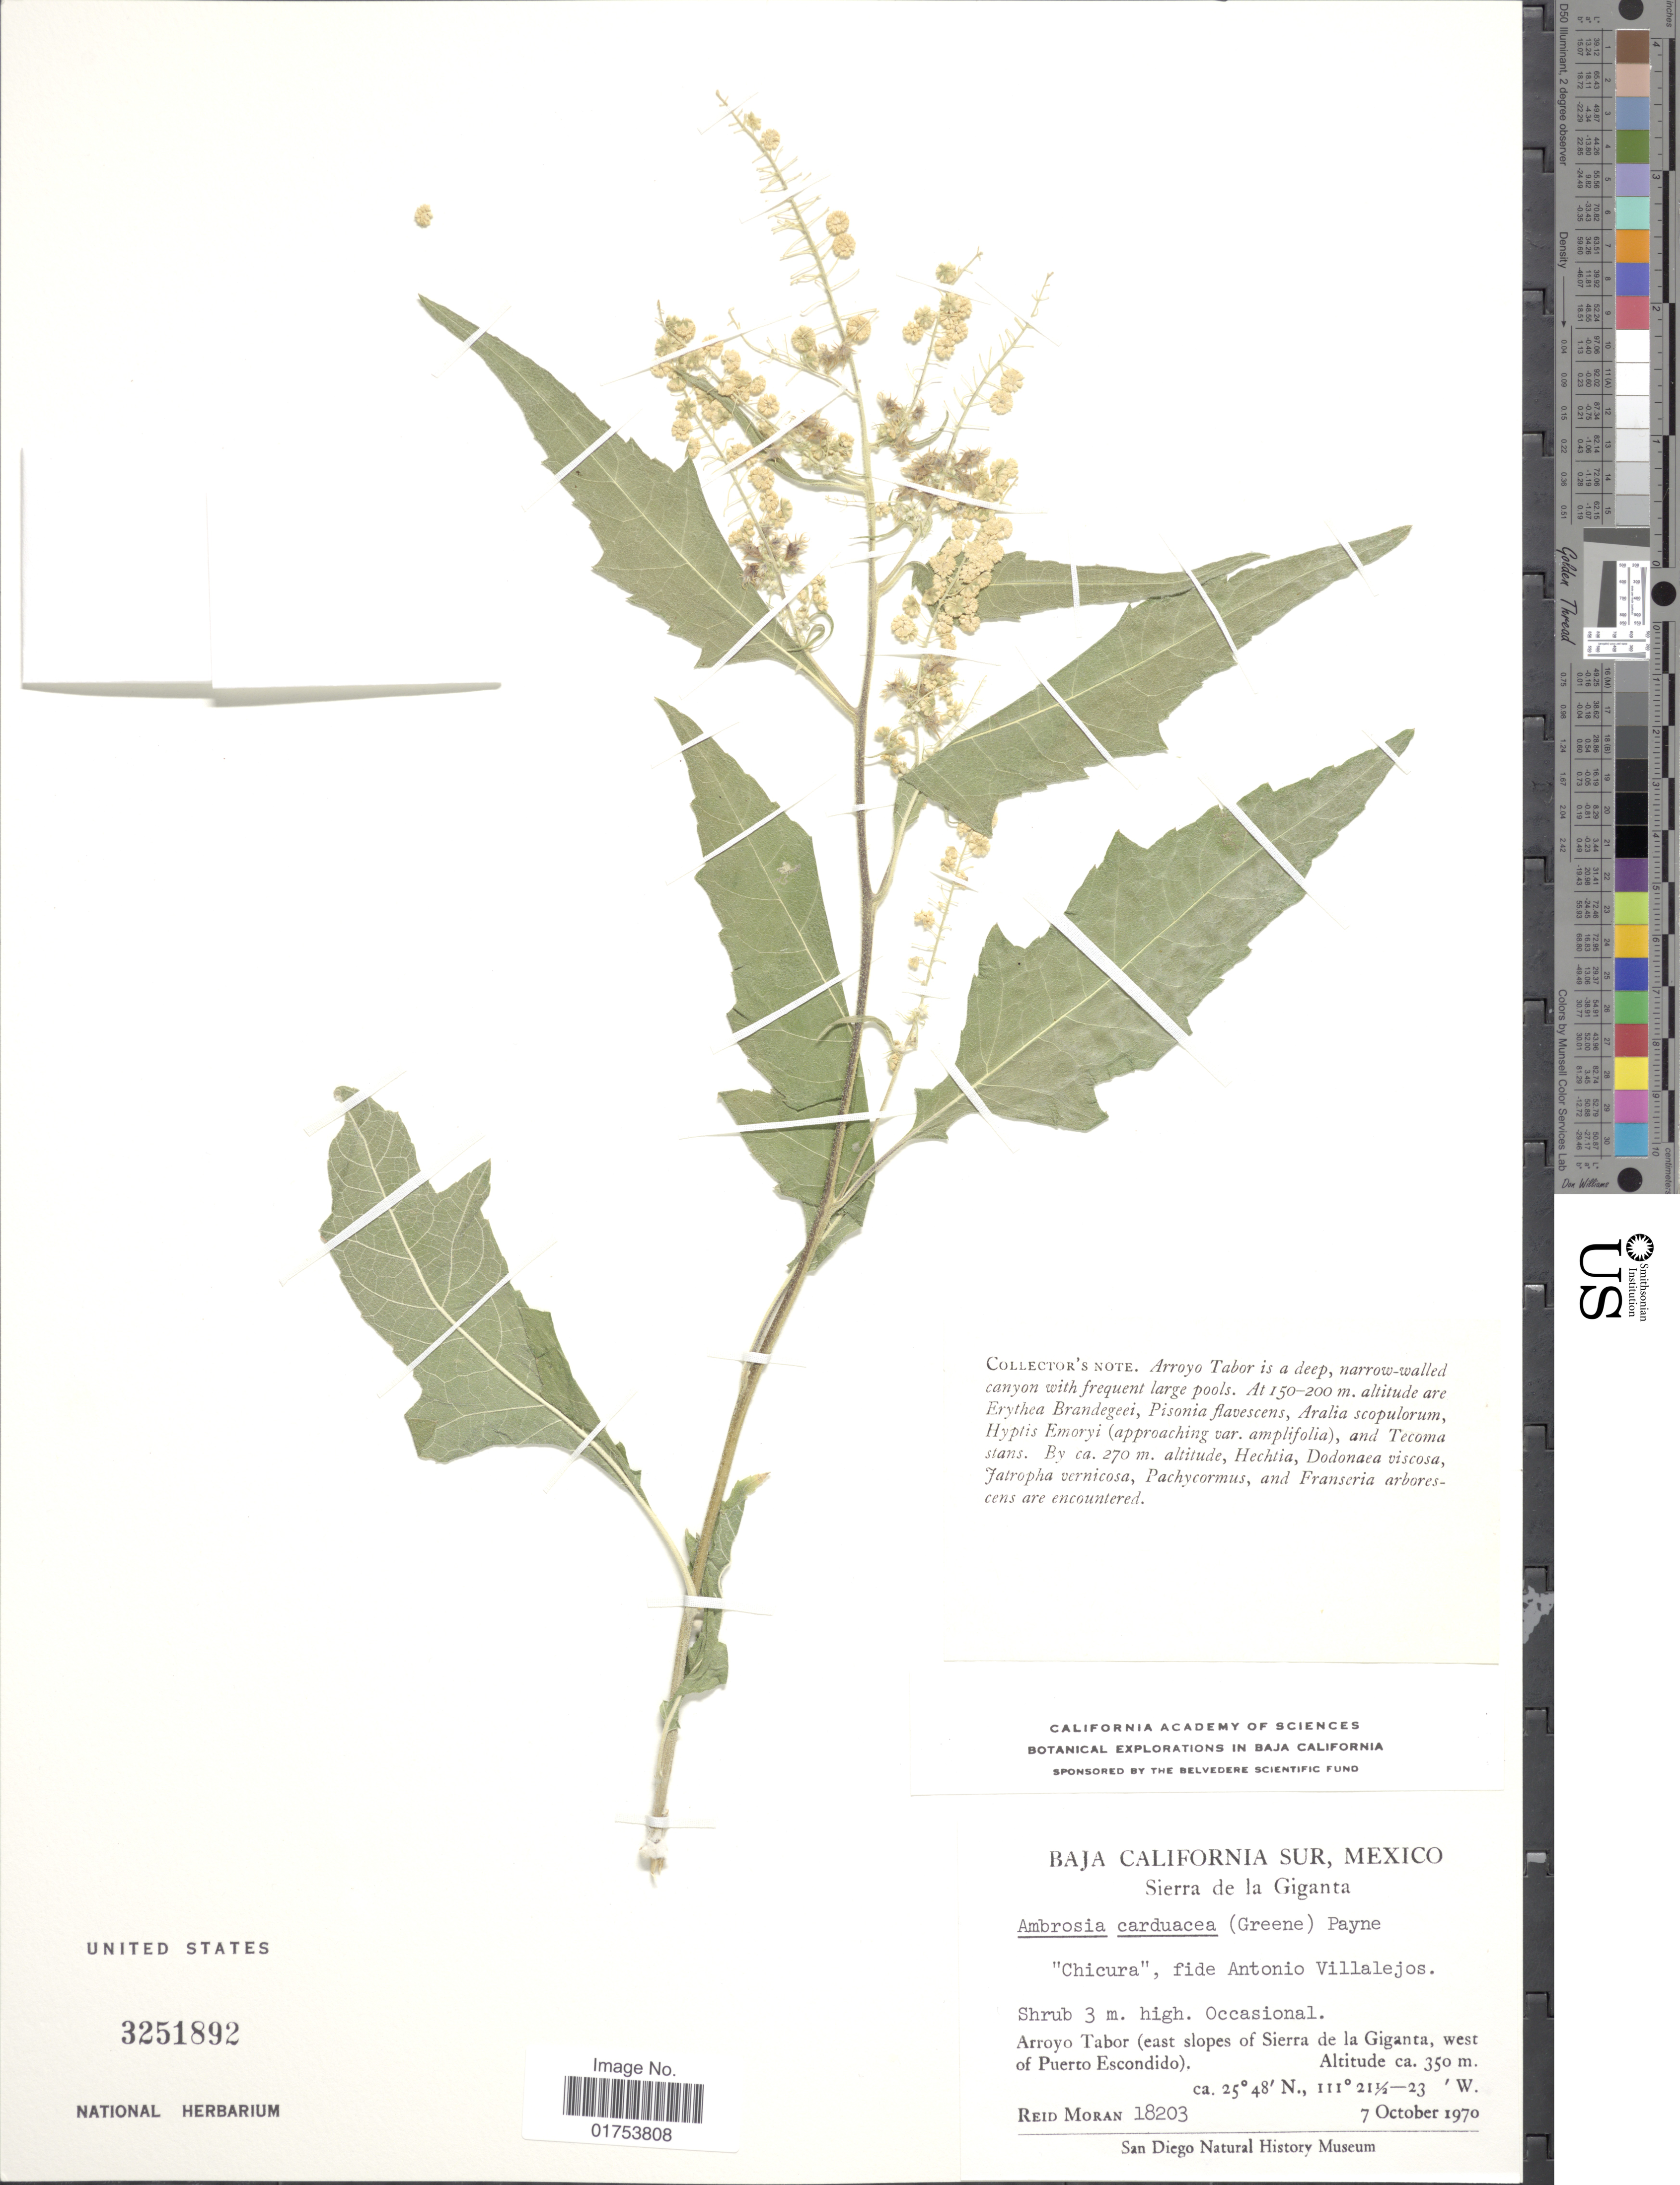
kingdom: Plantae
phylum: Tracheophyta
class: Magnoliopsida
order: Asterales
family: Asteraceae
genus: Ambrosia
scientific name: Ambrosia carduacea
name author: (Greene) W.W.Payne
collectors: R. V. Moran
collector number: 18203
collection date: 1970-10-07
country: Mexico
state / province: Baja California Sur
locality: Sierra de la Giganta, Arroyo Tabor (east slopes of Sierra de la Giganta, west of Puerto Escondido)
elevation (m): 350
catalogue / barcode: US 3251892